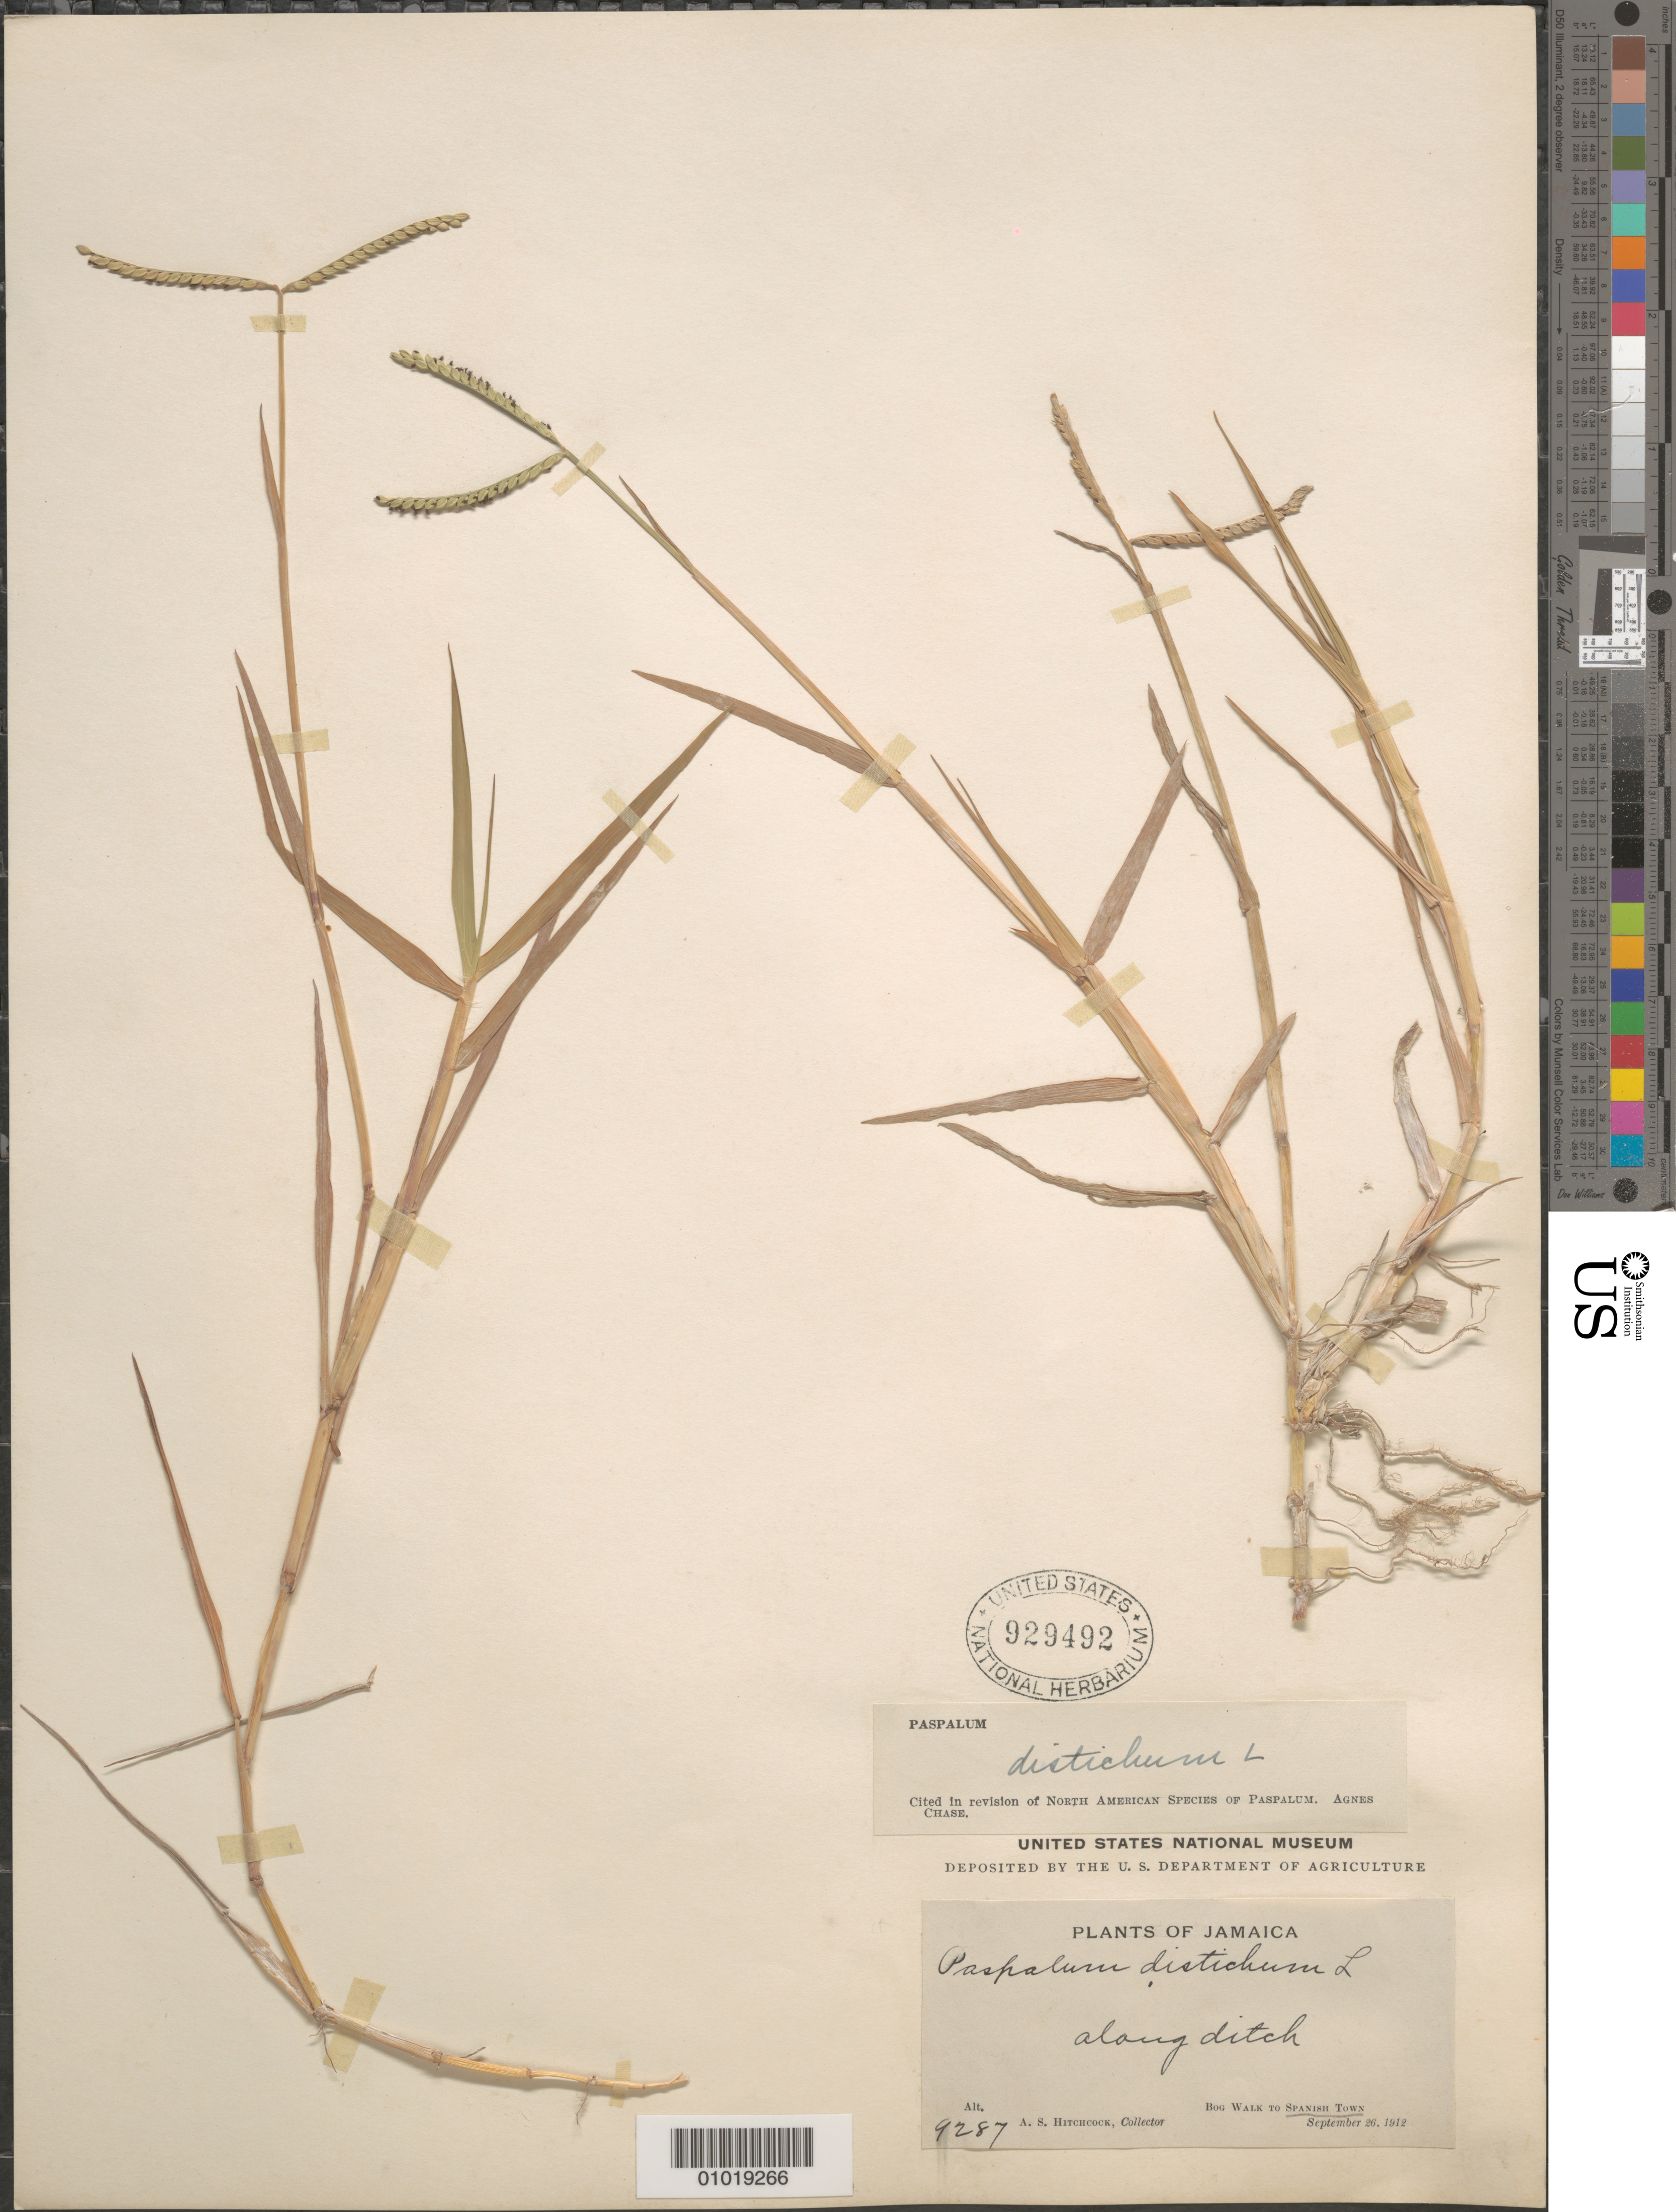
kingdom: Plantae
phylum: Tracheophyta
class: Liliopsida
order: Poales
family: Poaceae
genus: Paspalum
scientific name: Paspalum distichum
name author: L.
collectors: A. S. Hitchcock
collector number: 9287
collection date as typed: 26 Sep 1912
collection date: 1912-09-26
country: Jamaica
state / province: Saint Catherine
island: Jamaica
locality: Spanish Town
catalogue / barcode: US 929492